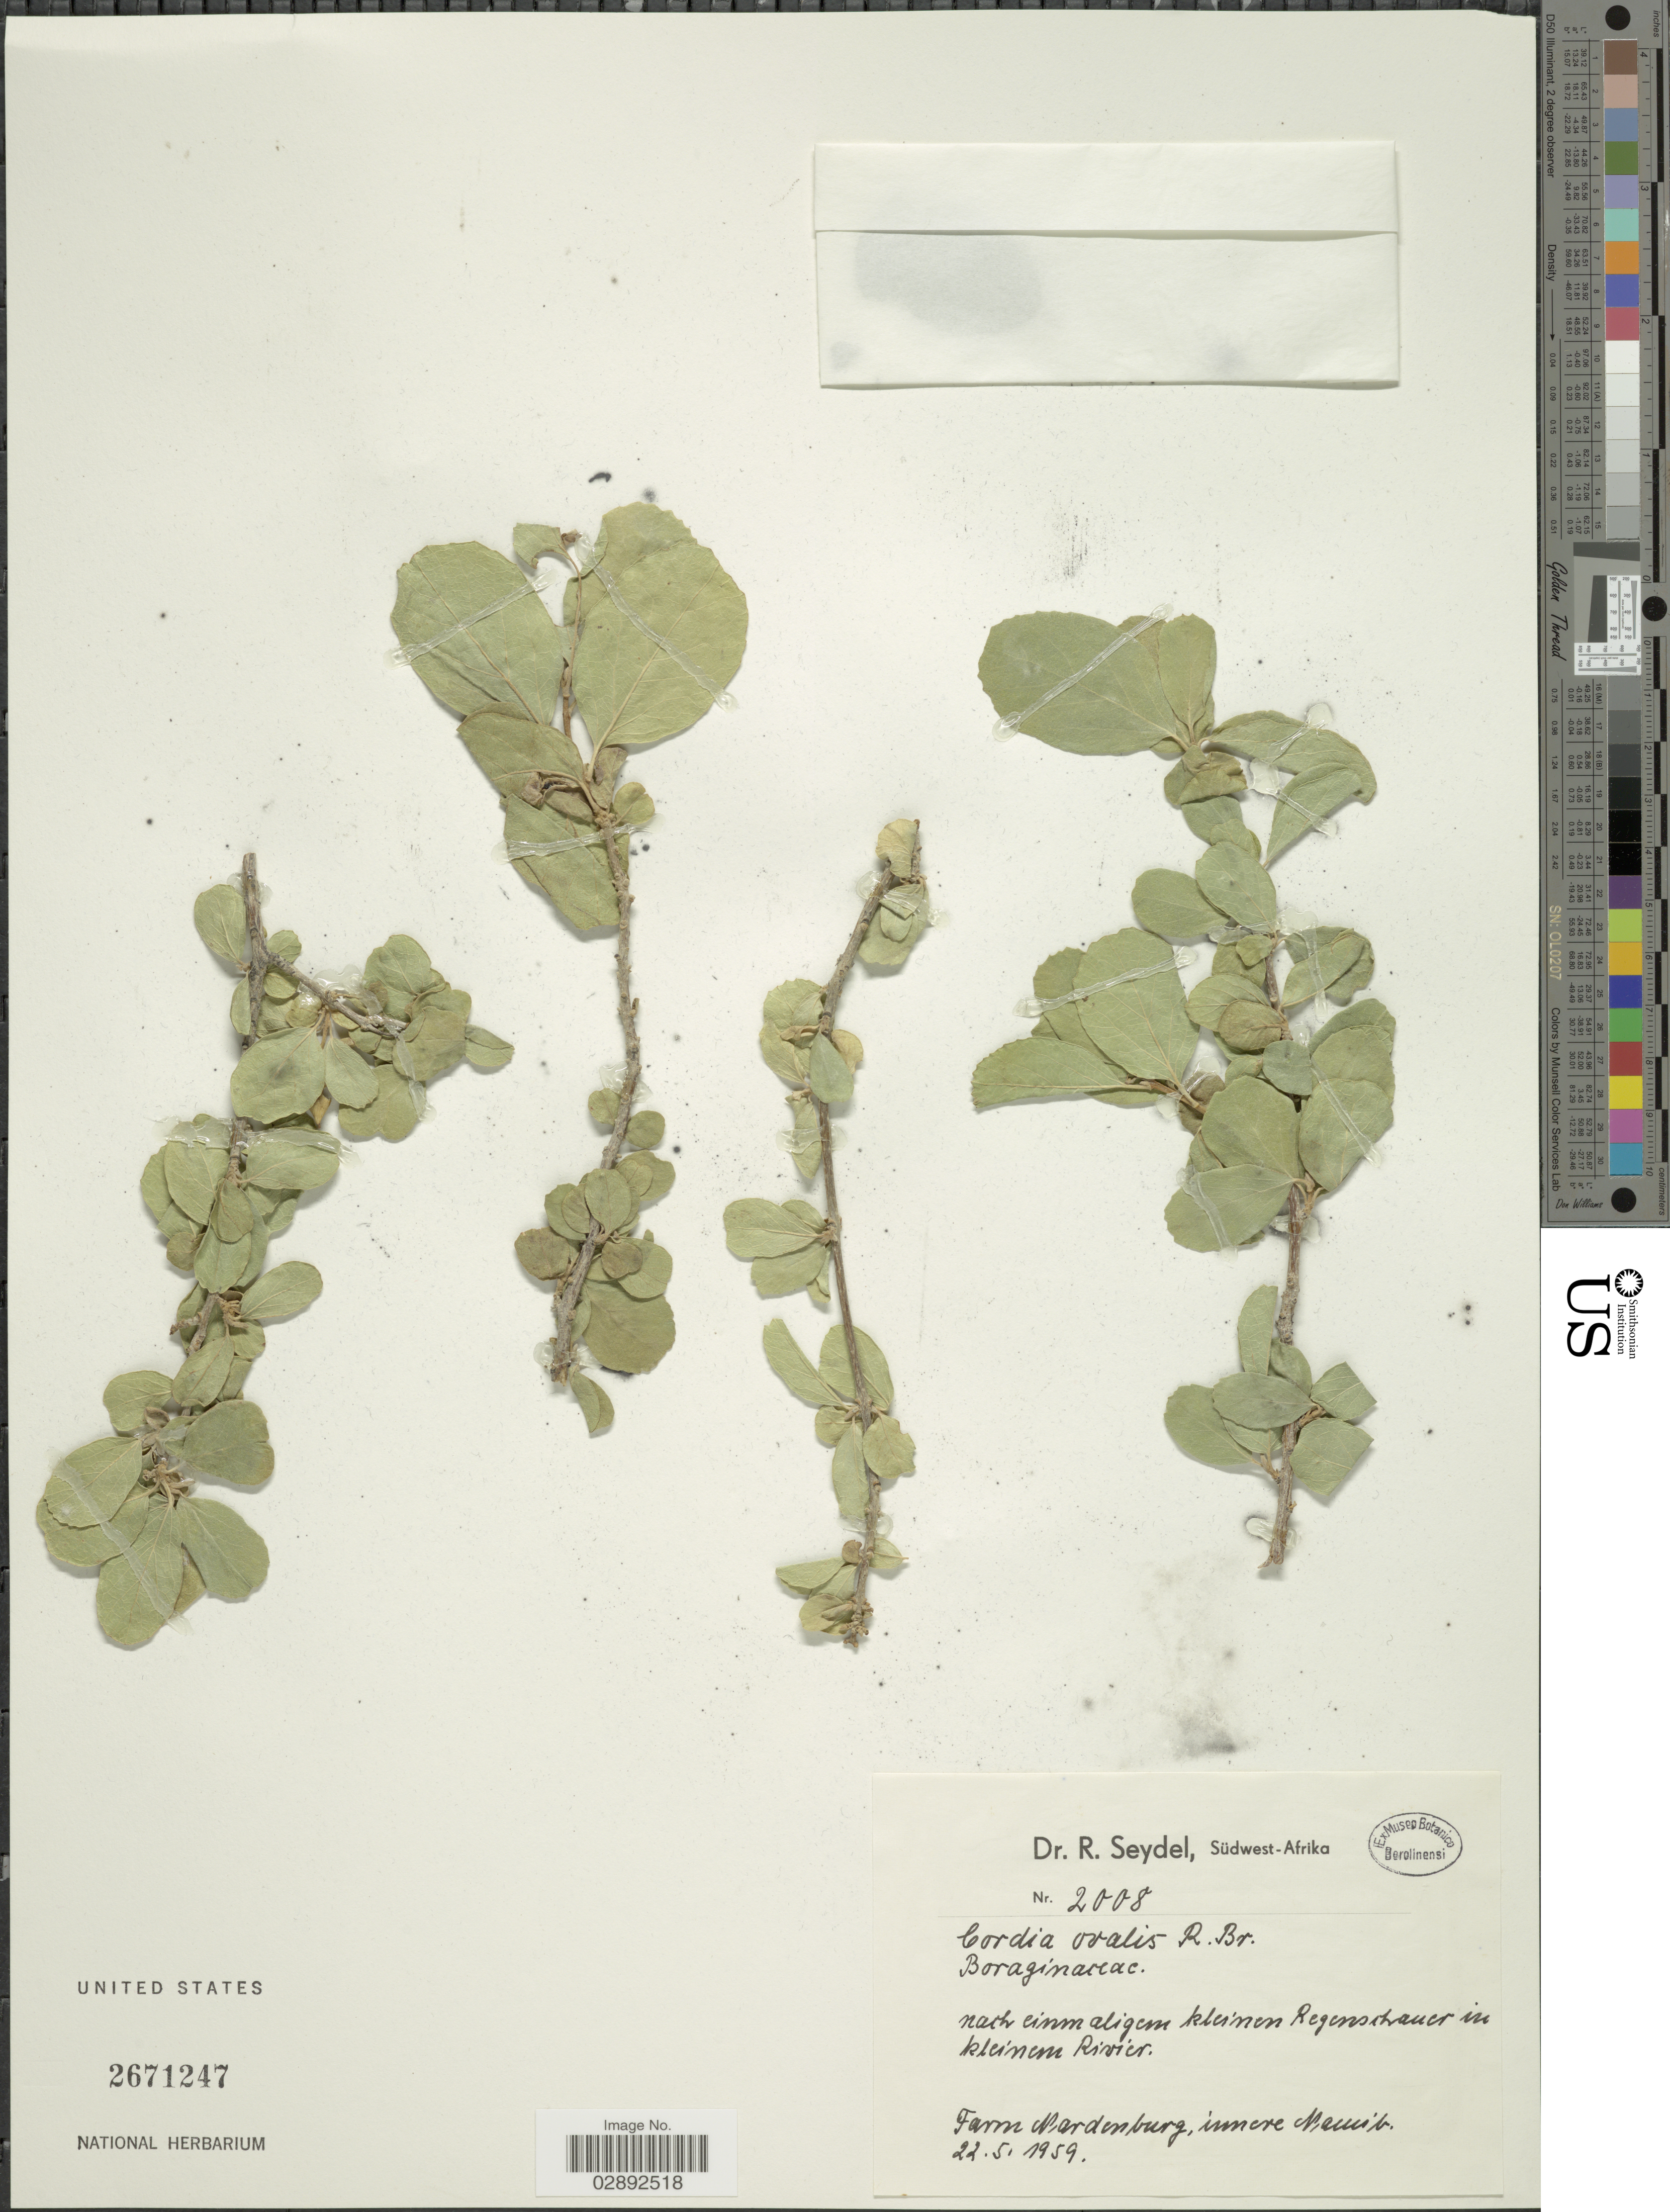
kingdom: Plantae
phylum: Tracheophyta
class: Magnoliopsida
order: Boraginales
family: Cordiaceae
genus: Cordia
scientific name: Cordia ovalis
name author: R. Br. ex DC.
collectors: R. Seydel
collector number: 2008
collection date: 1959-05-22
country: Namibia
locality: Nath einm aligem kleine Regenshaner in kleinem Rivier. Farm Nardenburg, inmere Namib. Südwest-Afrika.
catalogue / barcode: US 2671247